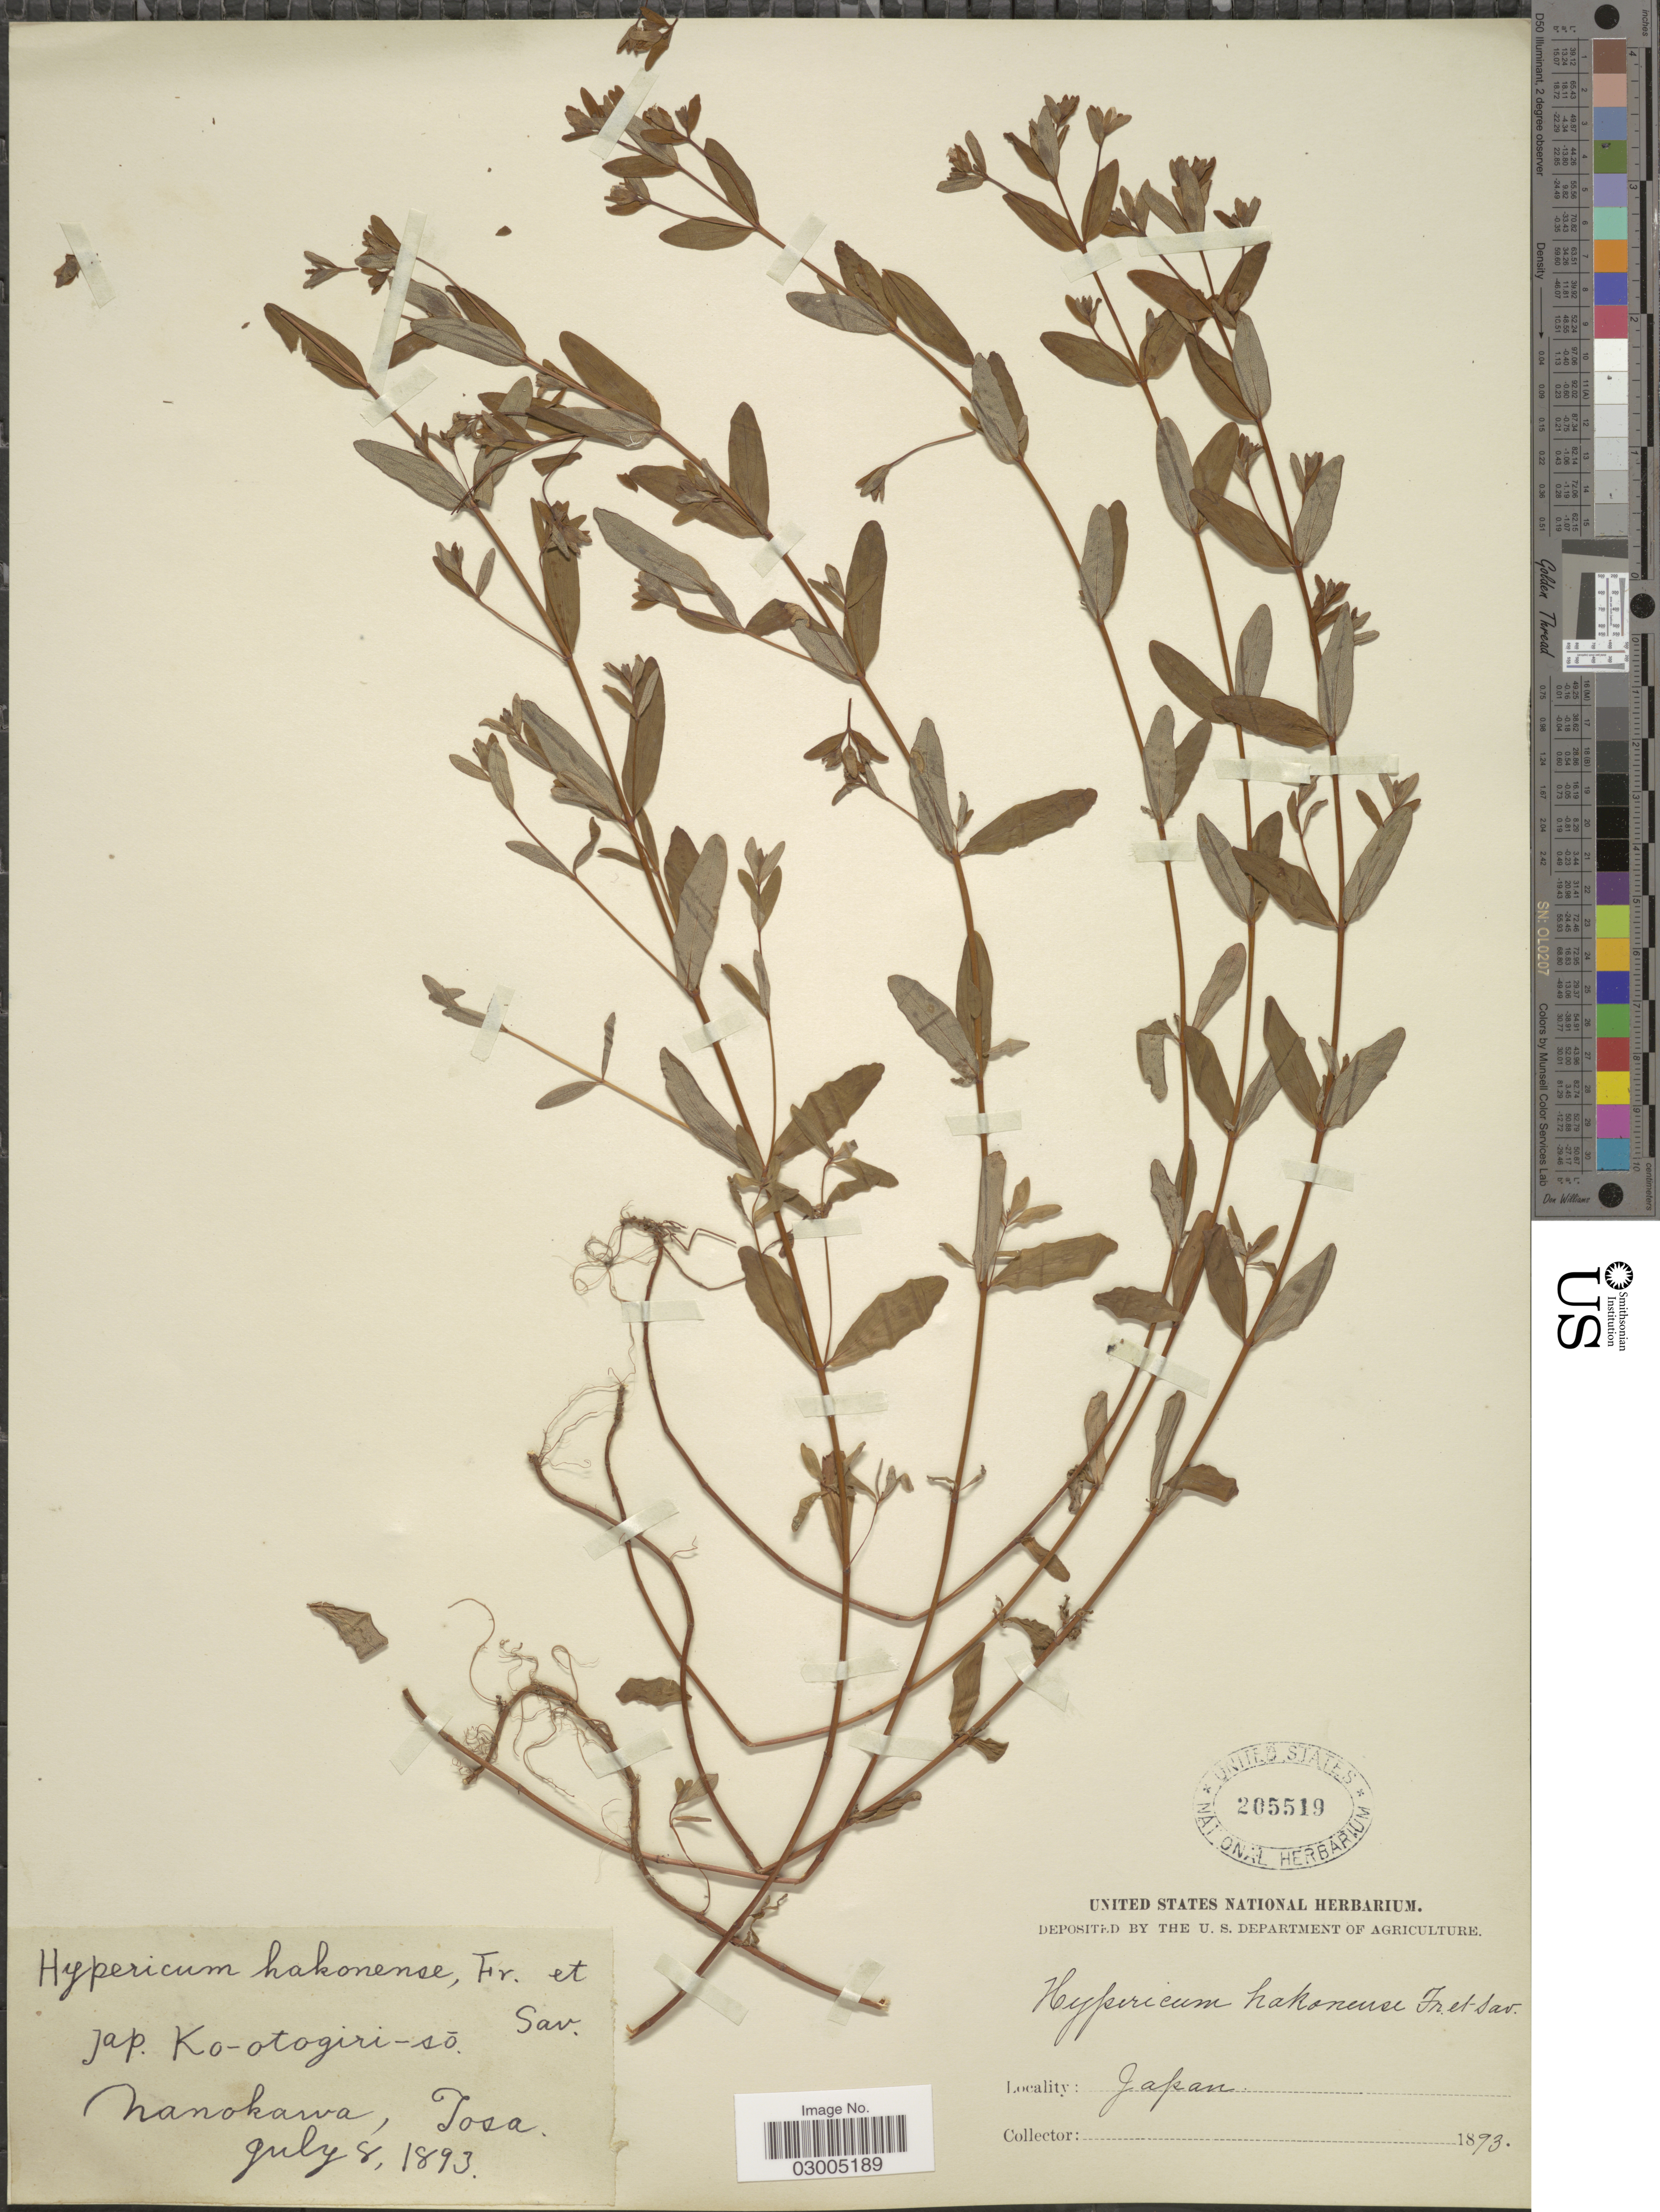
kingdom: Plantae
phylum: Tracheophyta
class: Magnoliopsida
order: Malpighiales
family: Hypericaceae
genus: Hypericum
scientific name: Hypericum hakonense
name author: Franch. & Sav.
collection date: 1893-07-08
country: Japan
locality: Nanokawa, Tosa.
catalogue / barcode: US 205519